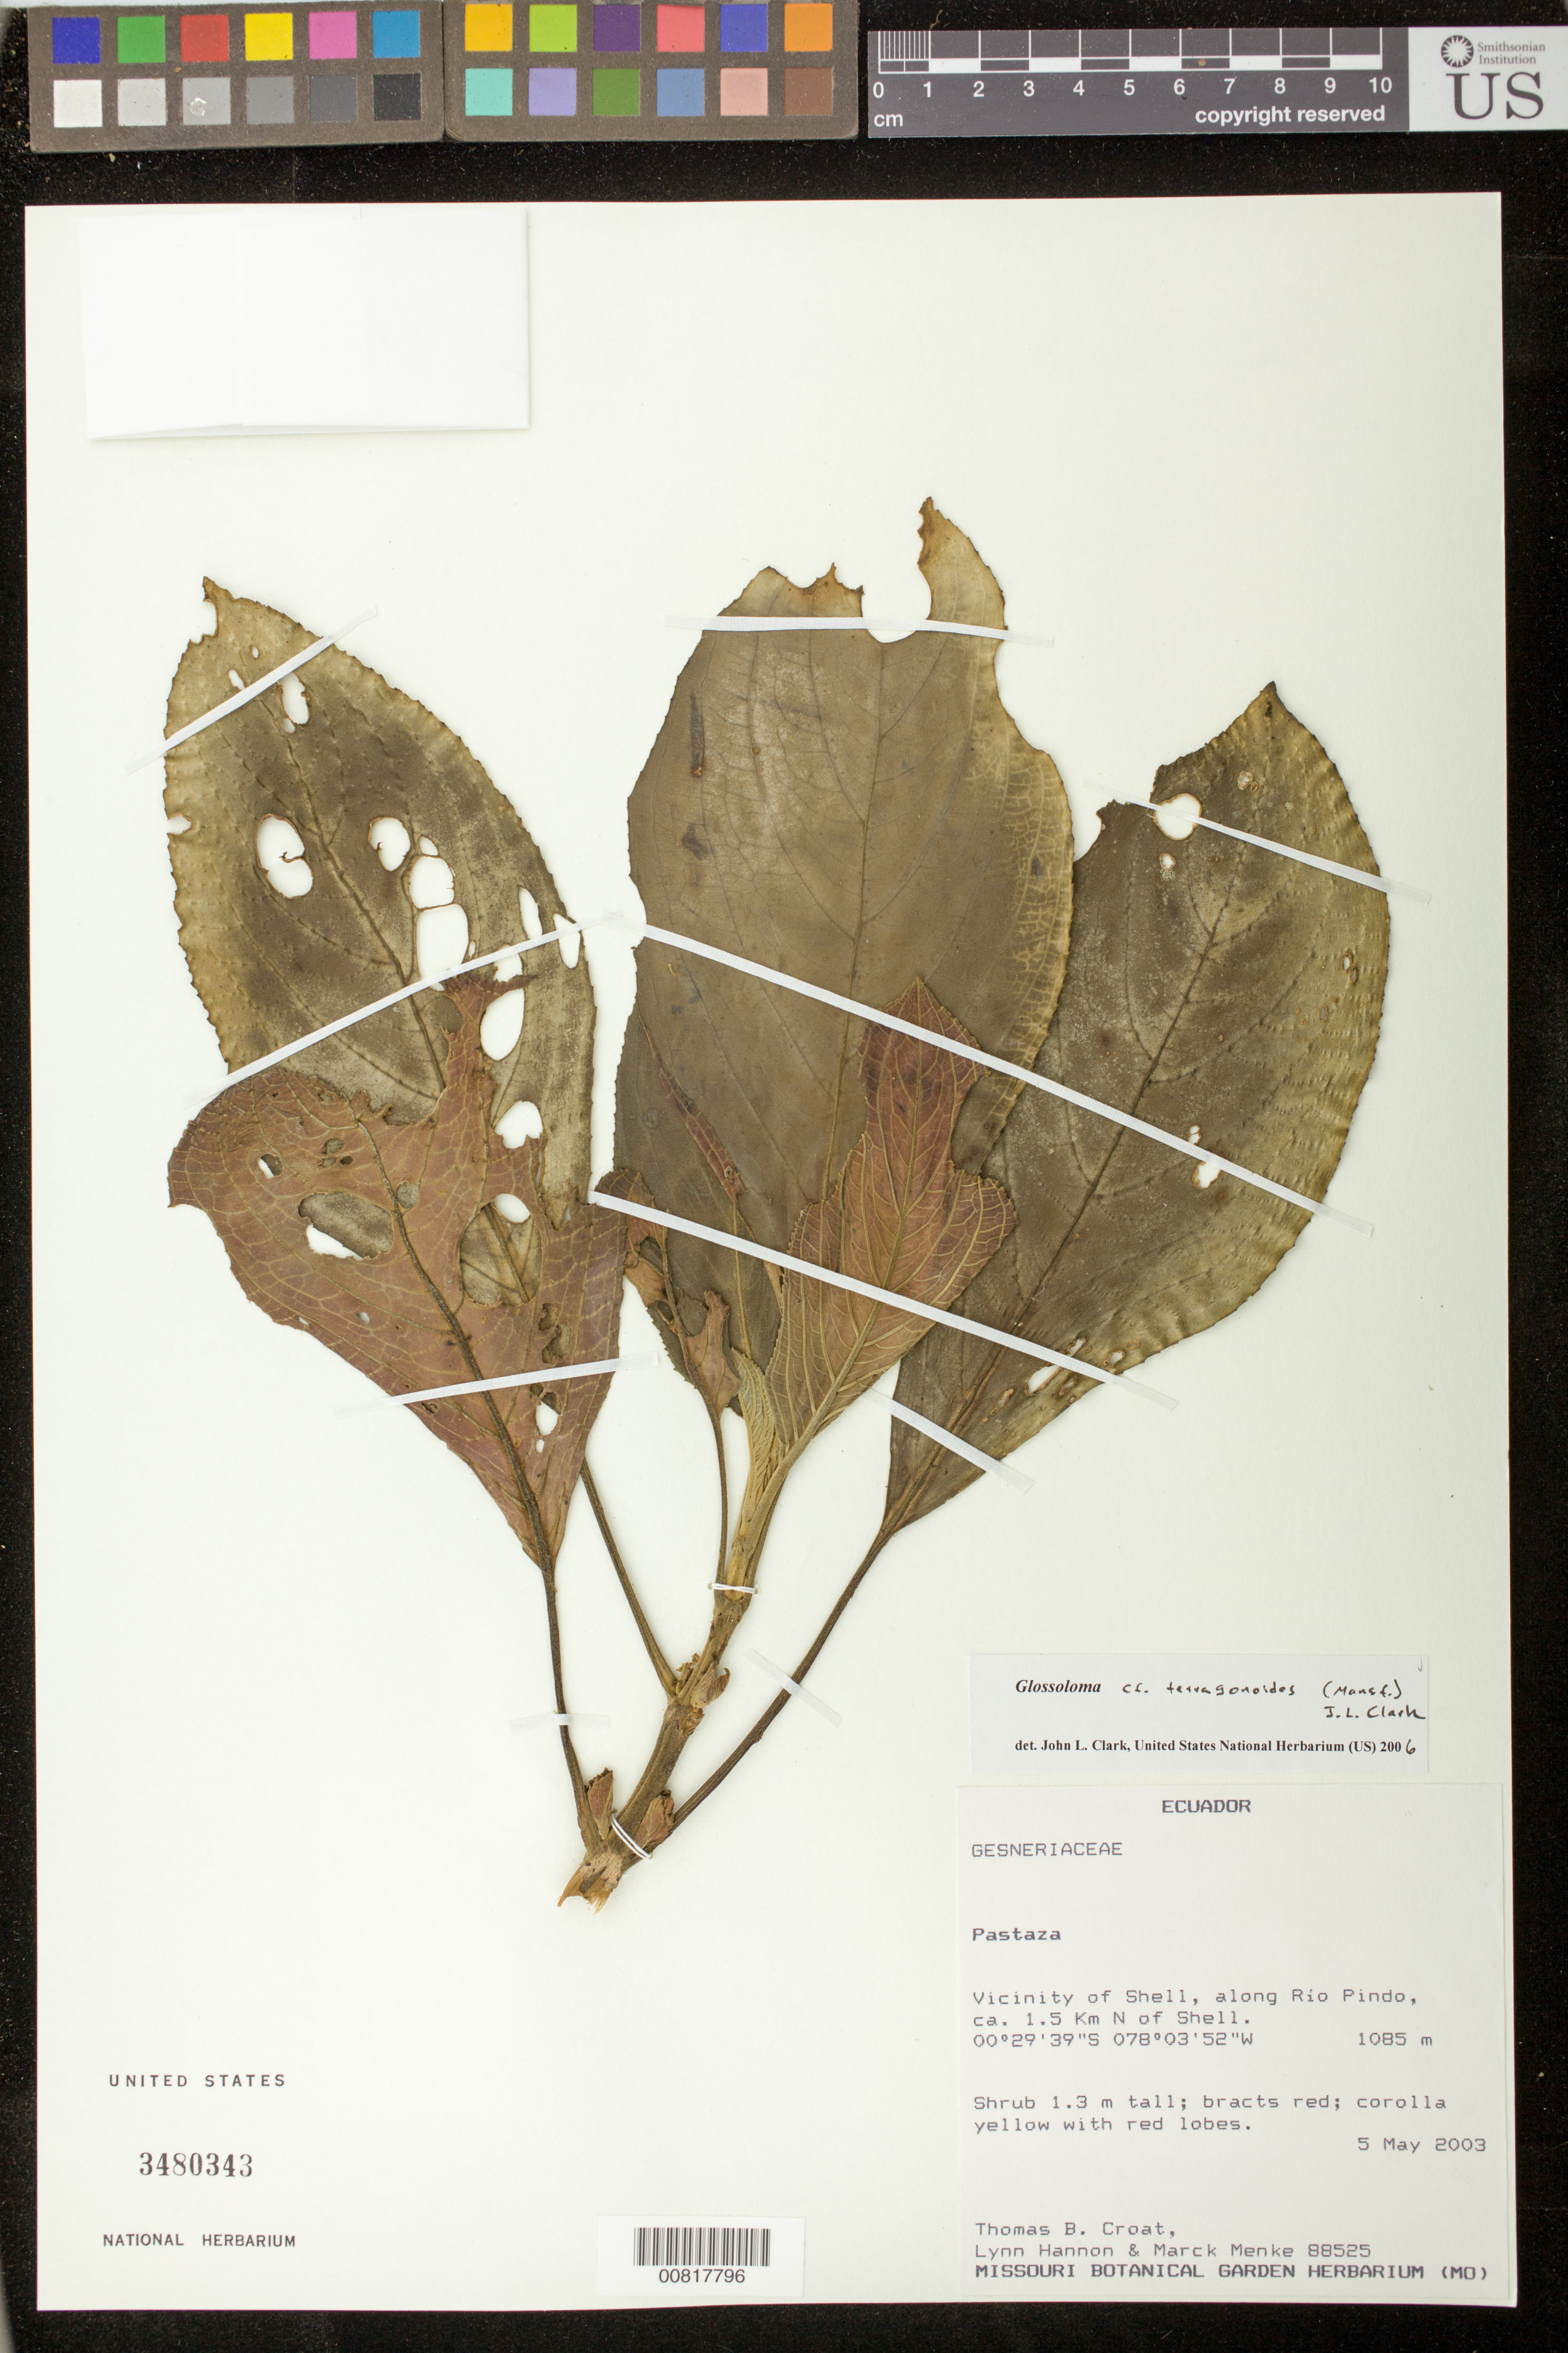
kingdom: Plantae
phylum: Tracheophyta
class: Magnoliopsida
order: Lamiales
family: Gesneriaceae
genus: Glossoloma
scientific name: Glossoloma tetragonoides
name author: (Mansf.) J.L. Clark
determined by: Clark, J. L., (SEL), The Marie Selby Botanical Garden (UNITED STATES)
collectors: T. B. Croat, L. Hannon & M. Menke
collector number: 88525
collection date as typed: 05 May 2003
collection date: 2003-05-05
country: Ecuador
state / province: Pastaza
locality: Pastaza. Vicinity of Shell, along Río Pindo, ca. 1.5 km N of Shell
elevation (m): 1085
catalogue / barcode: US 3480343